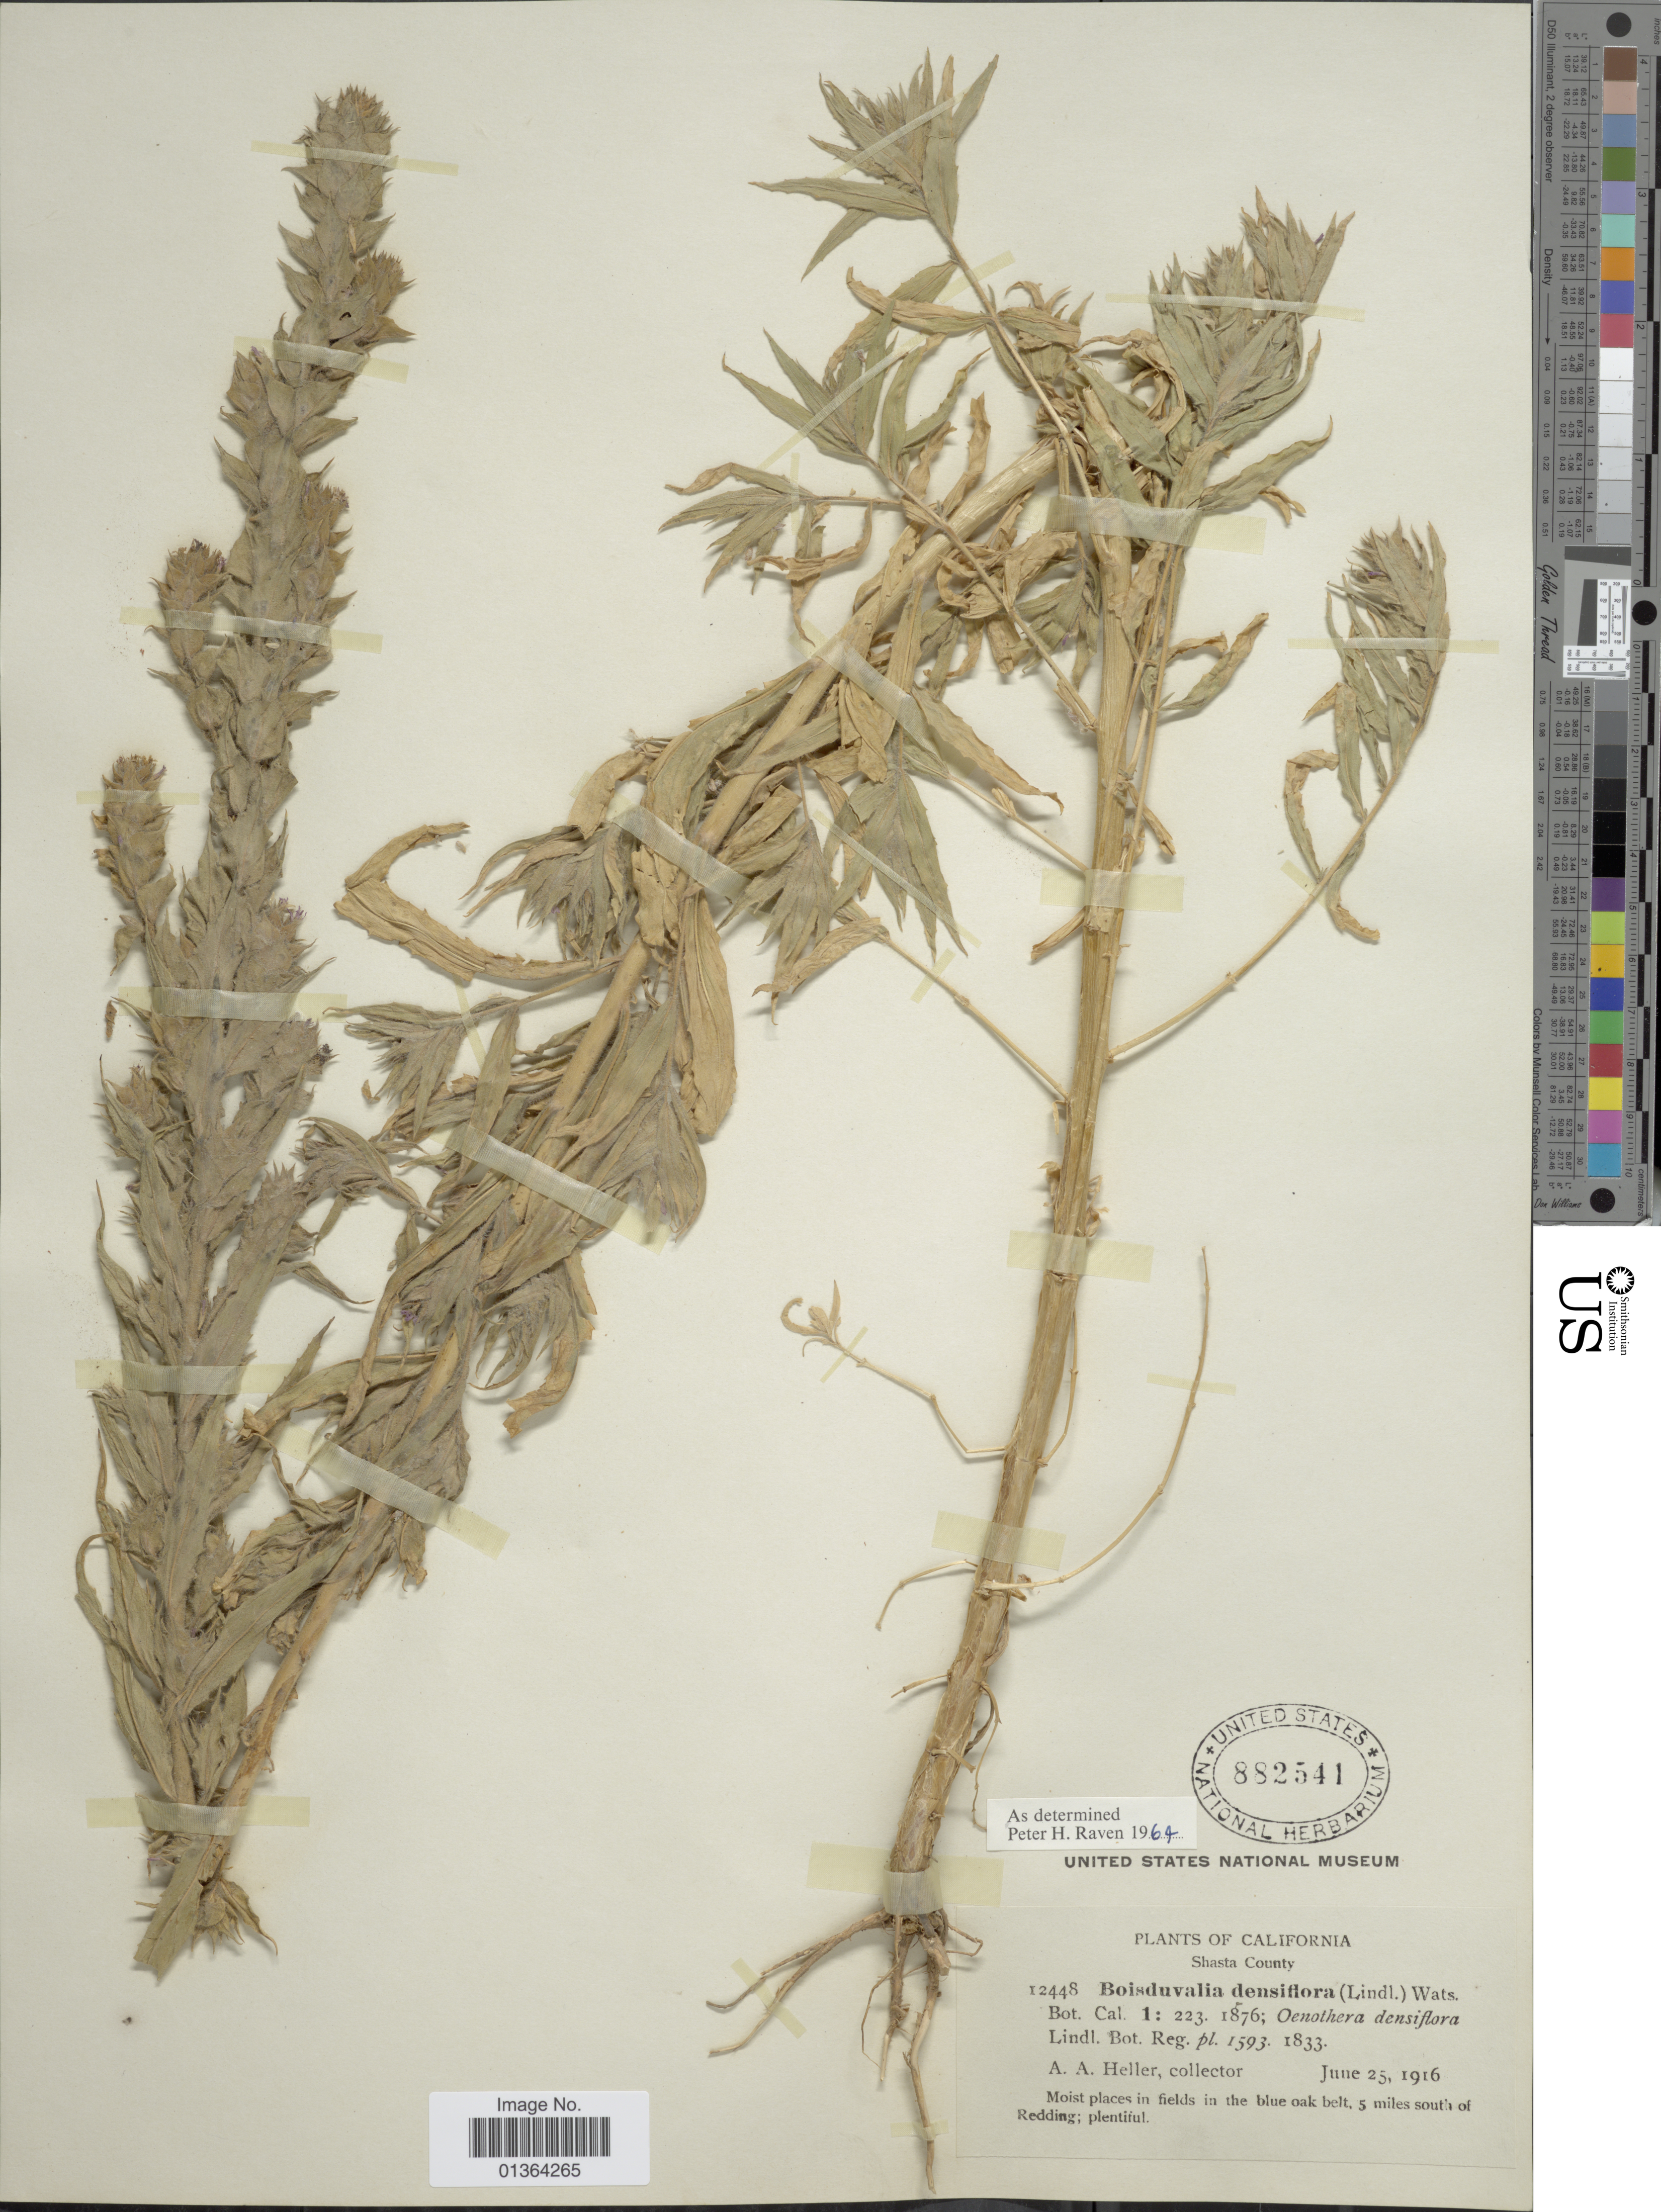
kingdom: Plantae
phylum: Tracheophyta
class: Magnoliopsida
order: Myrtales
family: Onagraceae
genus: Epilobium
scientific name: Epilobium densiflorum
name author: (Lindl.) Hoch & P.H. Raven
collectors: A. A. Heller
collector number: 12448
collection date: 1916-06-25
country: United States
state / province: California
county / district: Shasta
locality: Shasta County. 5 miles south of Redding.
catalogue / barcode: US 882541